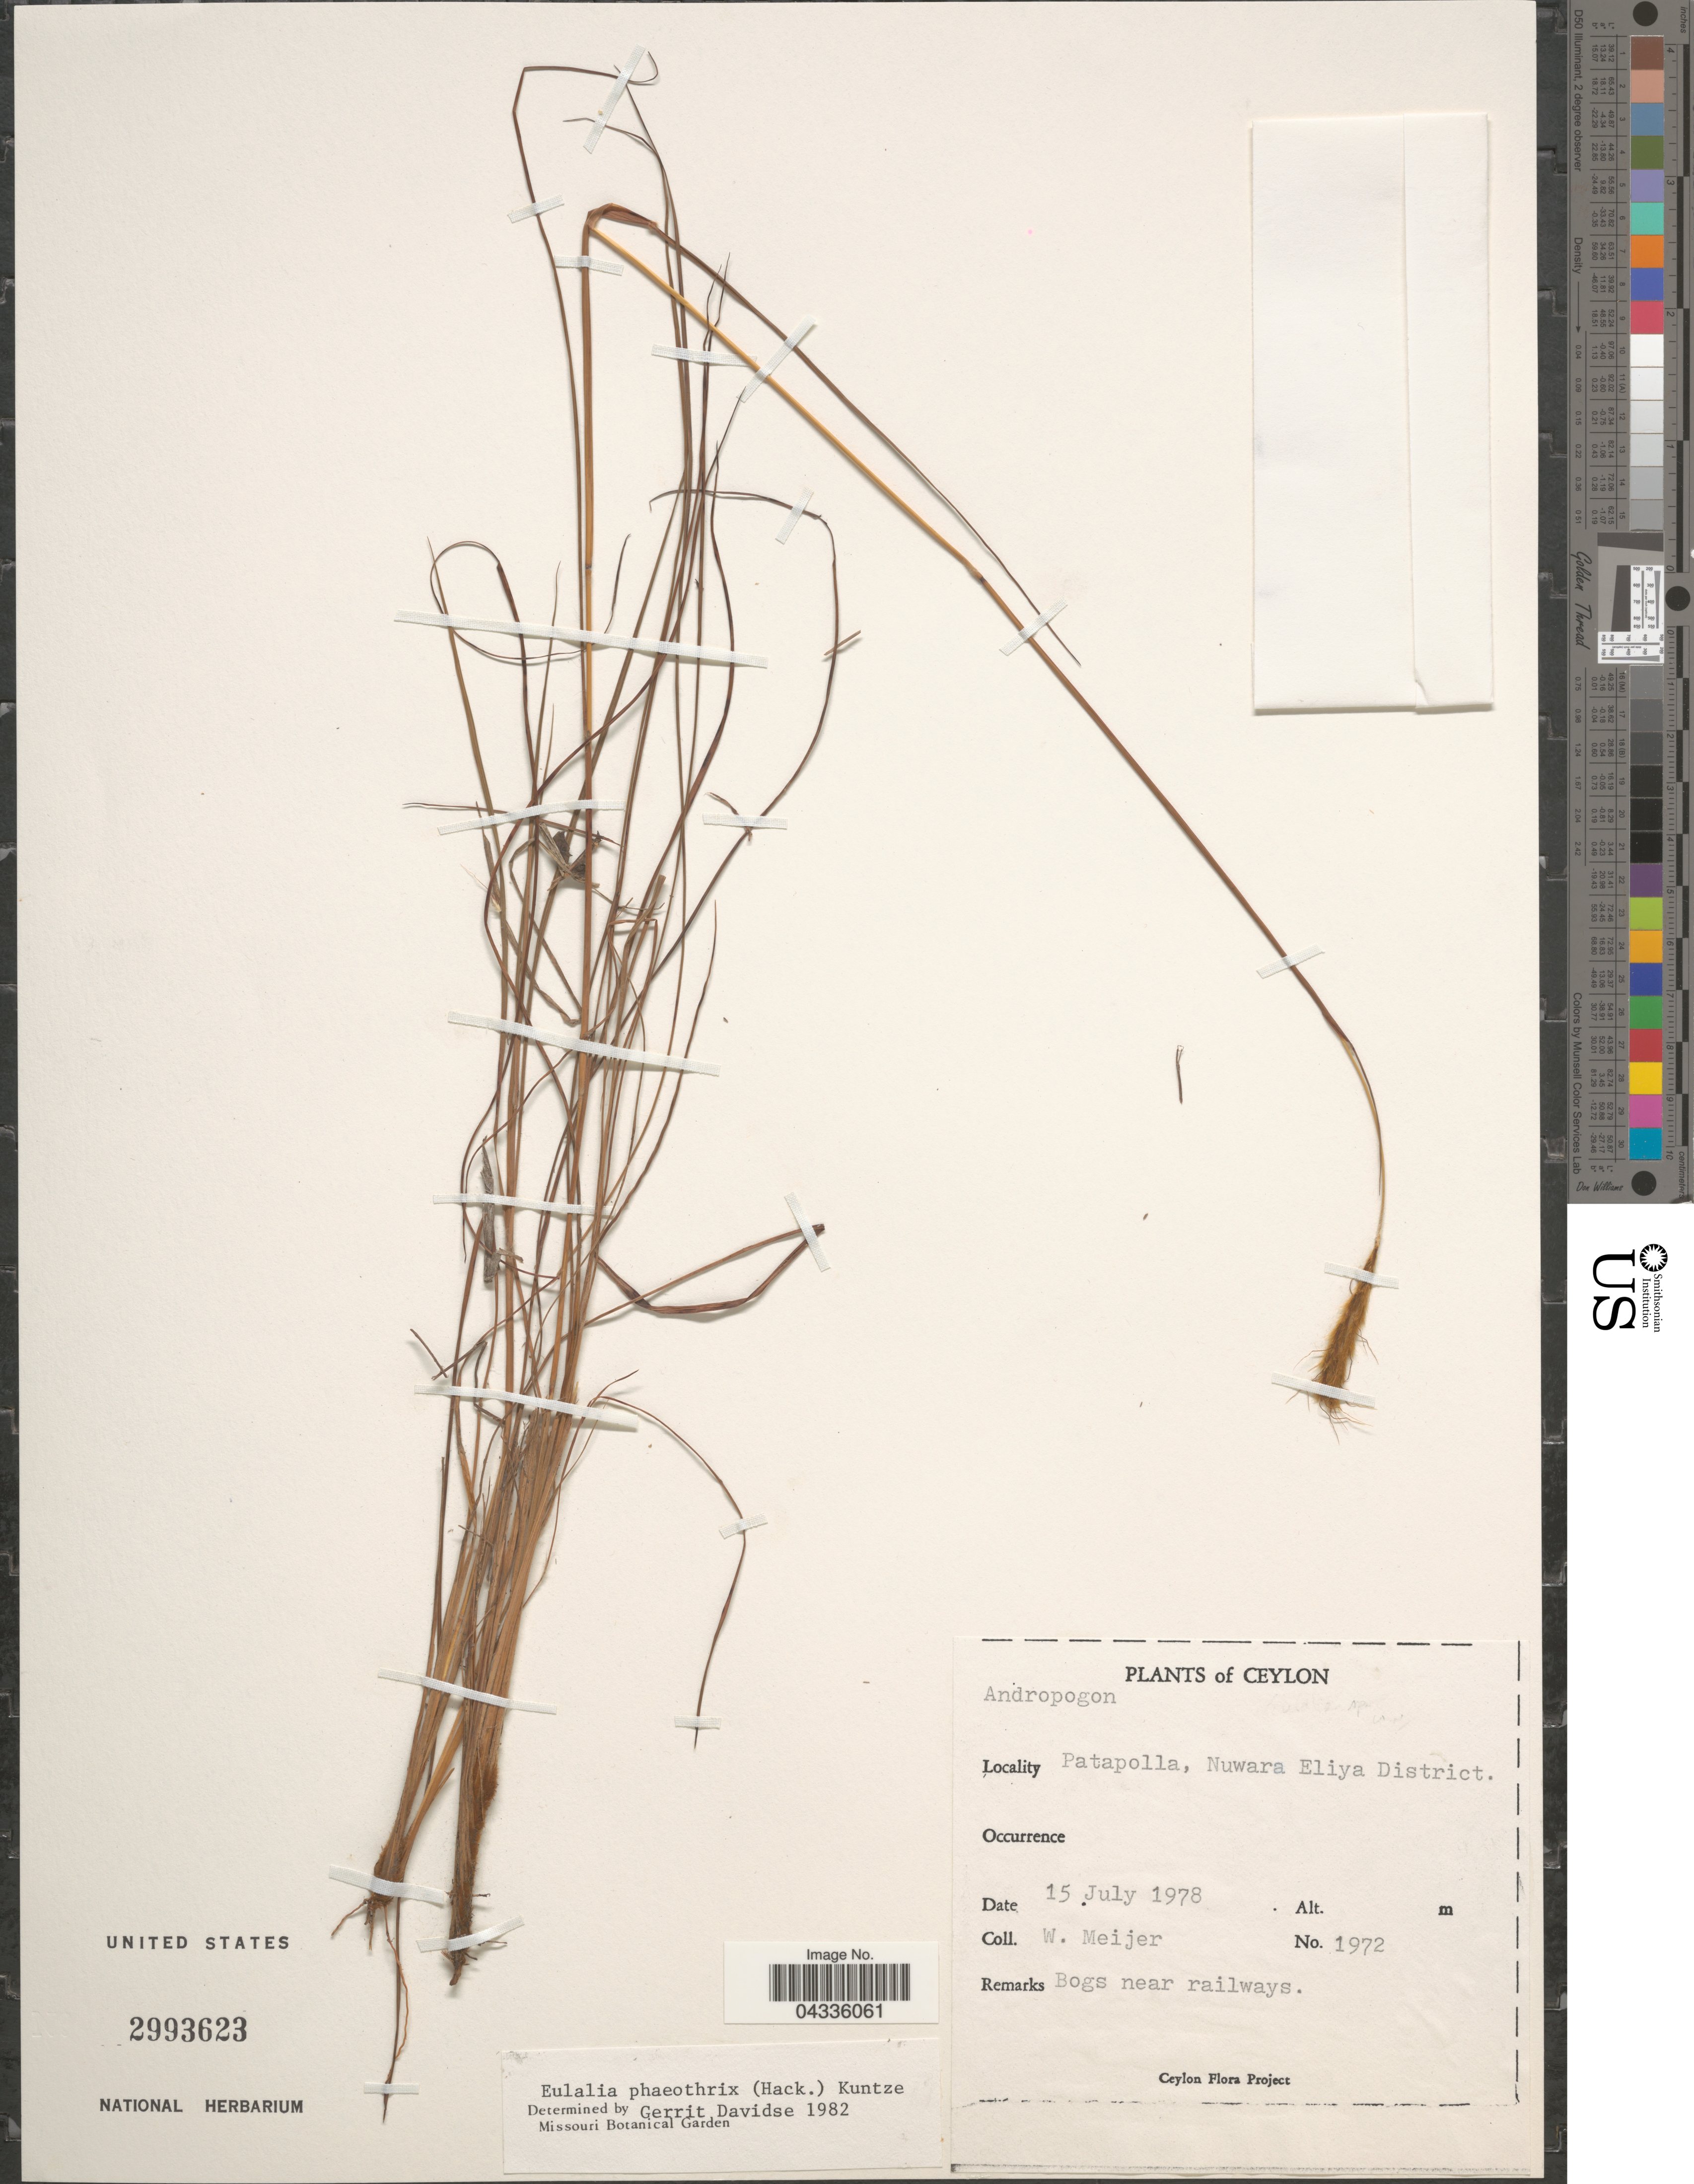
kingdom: Plantae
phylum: Tracheophyta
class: Liliopsida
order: Poales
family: Poaceae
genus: Eulalia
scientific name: Eulalia phaeothrix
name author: (Hack.) Kuntze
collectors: W. Meijer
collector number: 1972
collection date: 1978-07-15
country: Sri Lanka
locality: Ceylon. Patapolla, Nuwara Eliya District.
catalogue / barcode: US 2993623